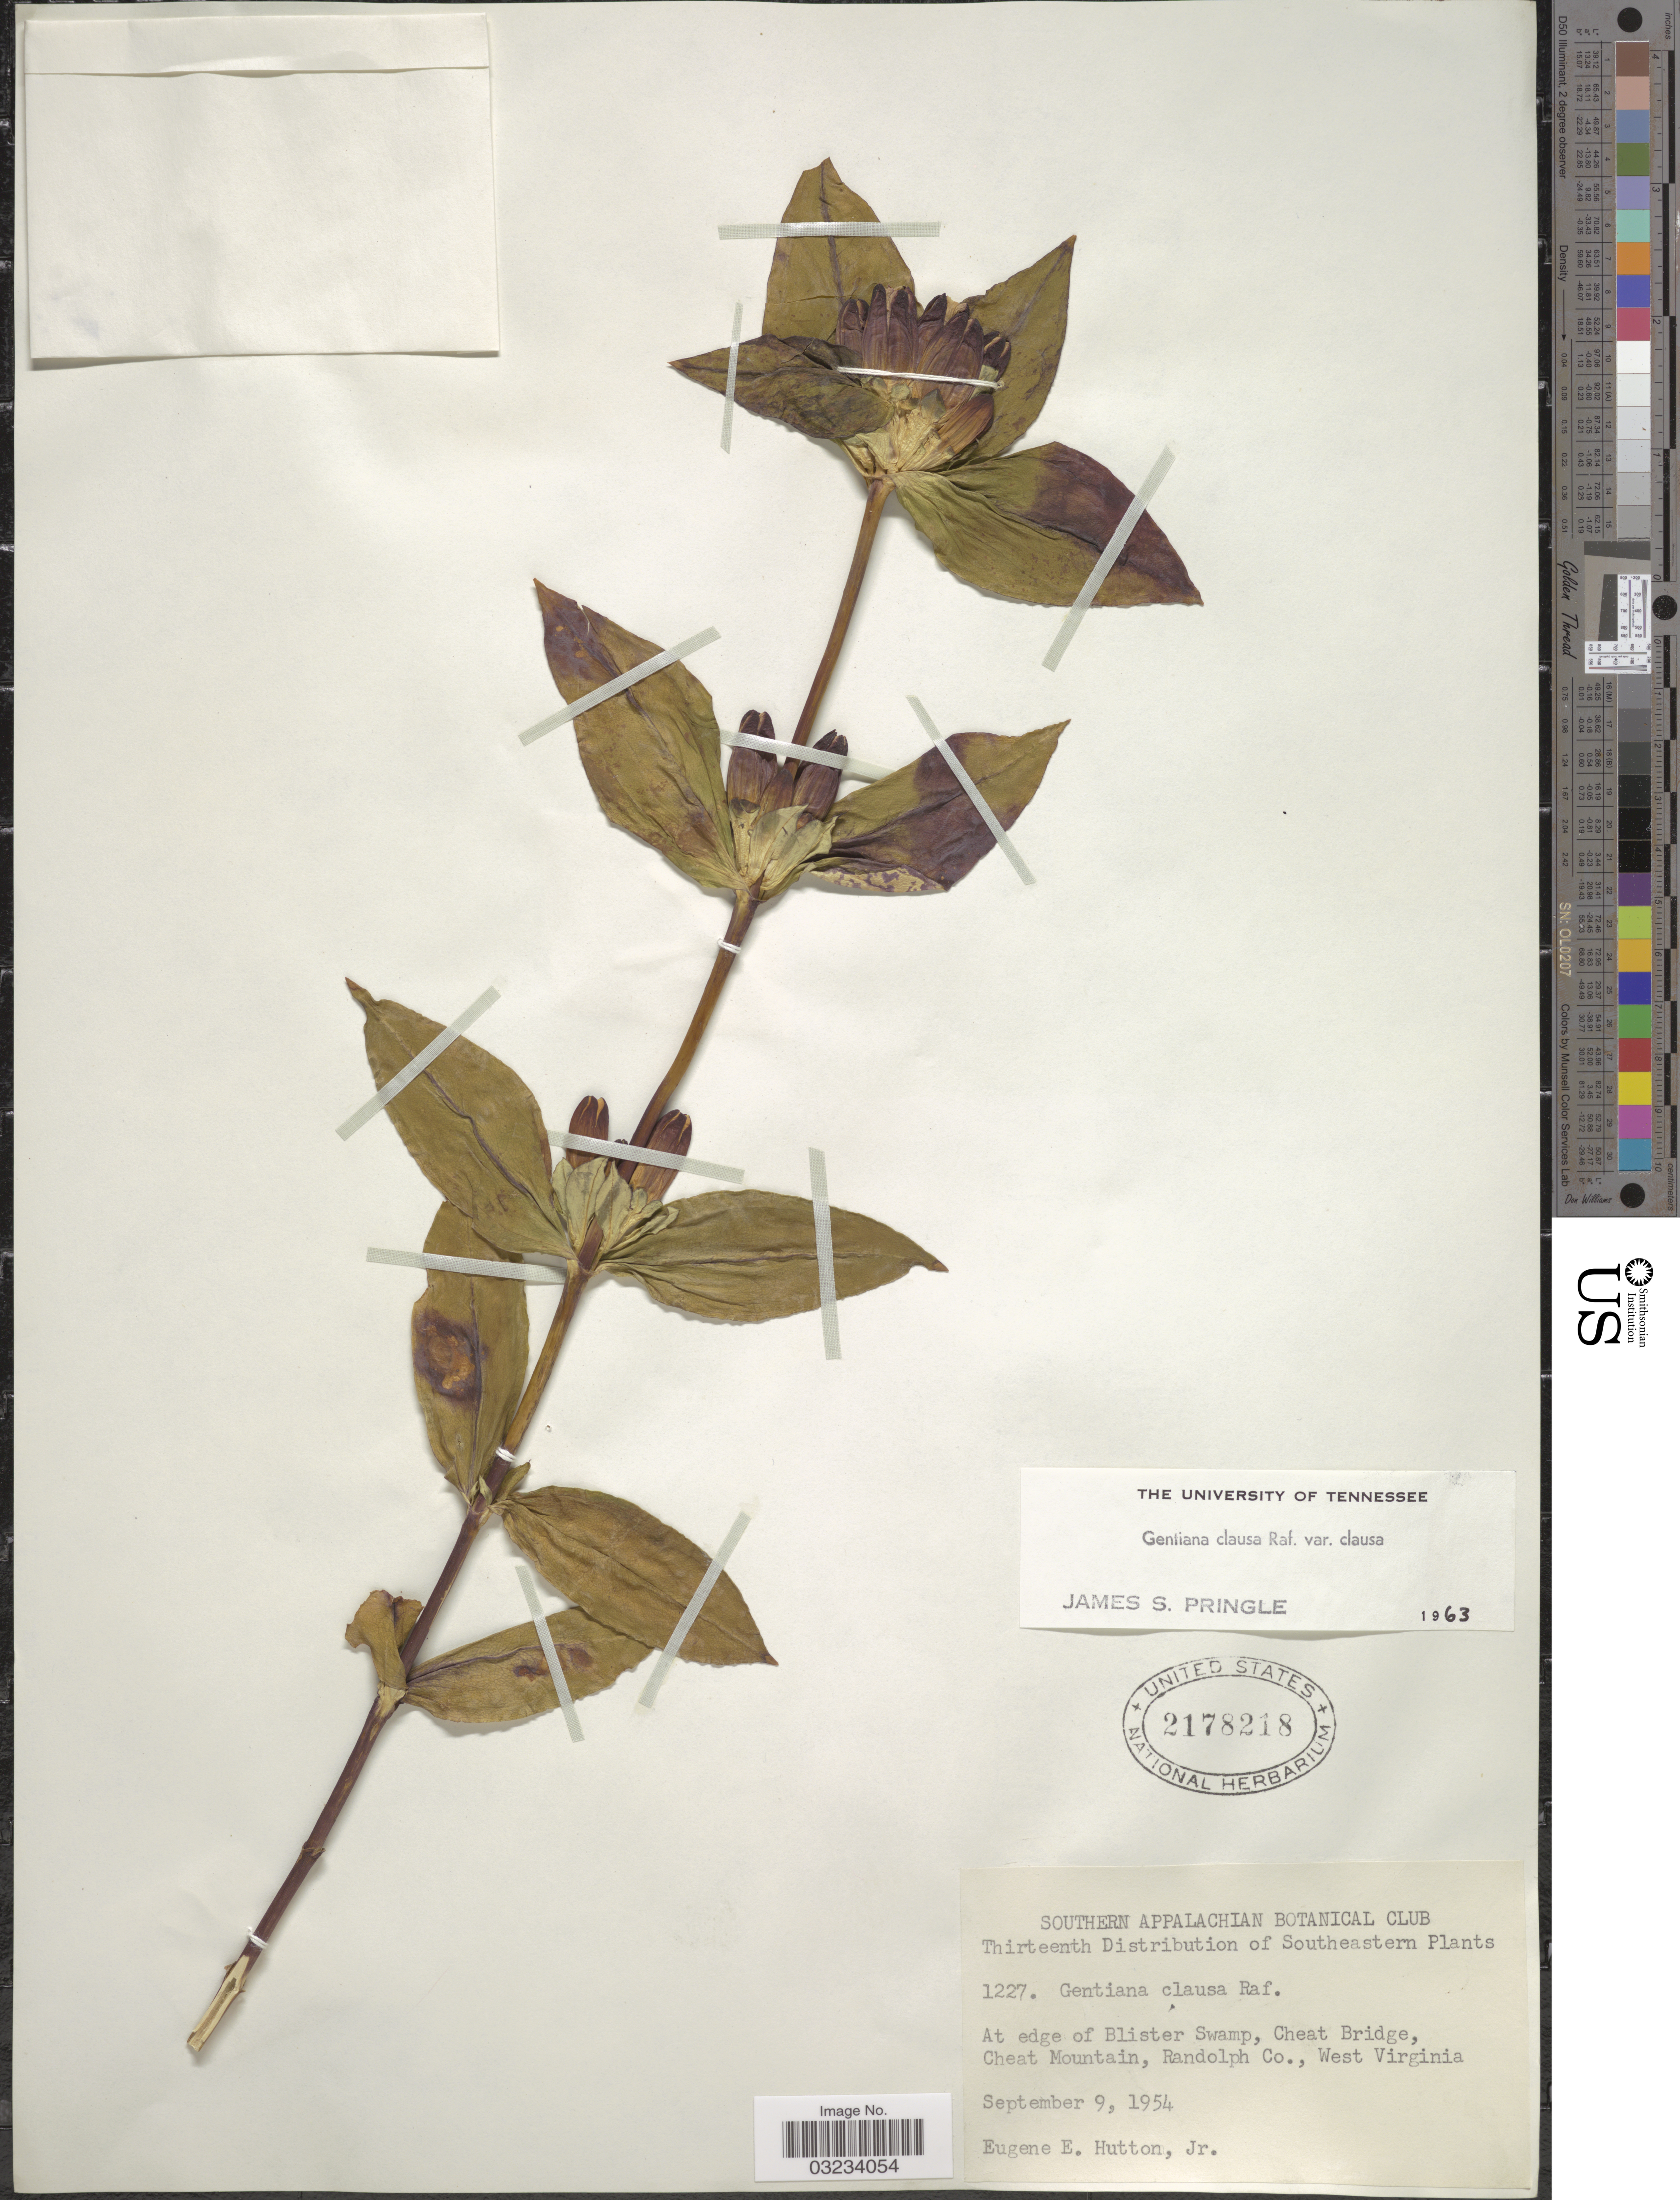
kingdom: Plantae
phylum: Tracheophyta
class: Magnoliopsida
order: Gentianales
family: Gentianaceae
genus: Gentiana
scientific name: Gentiana clausa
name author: Raf.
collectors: E. Hutton Jr.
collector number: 1227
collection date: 1954-09-09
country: United States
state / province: West Virginia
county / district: Randolph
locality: Southeastern, At edge of Blister Swamp, Cheat Bridge, Cheat Mountain, Randolph Co.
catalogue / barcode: US 2178218